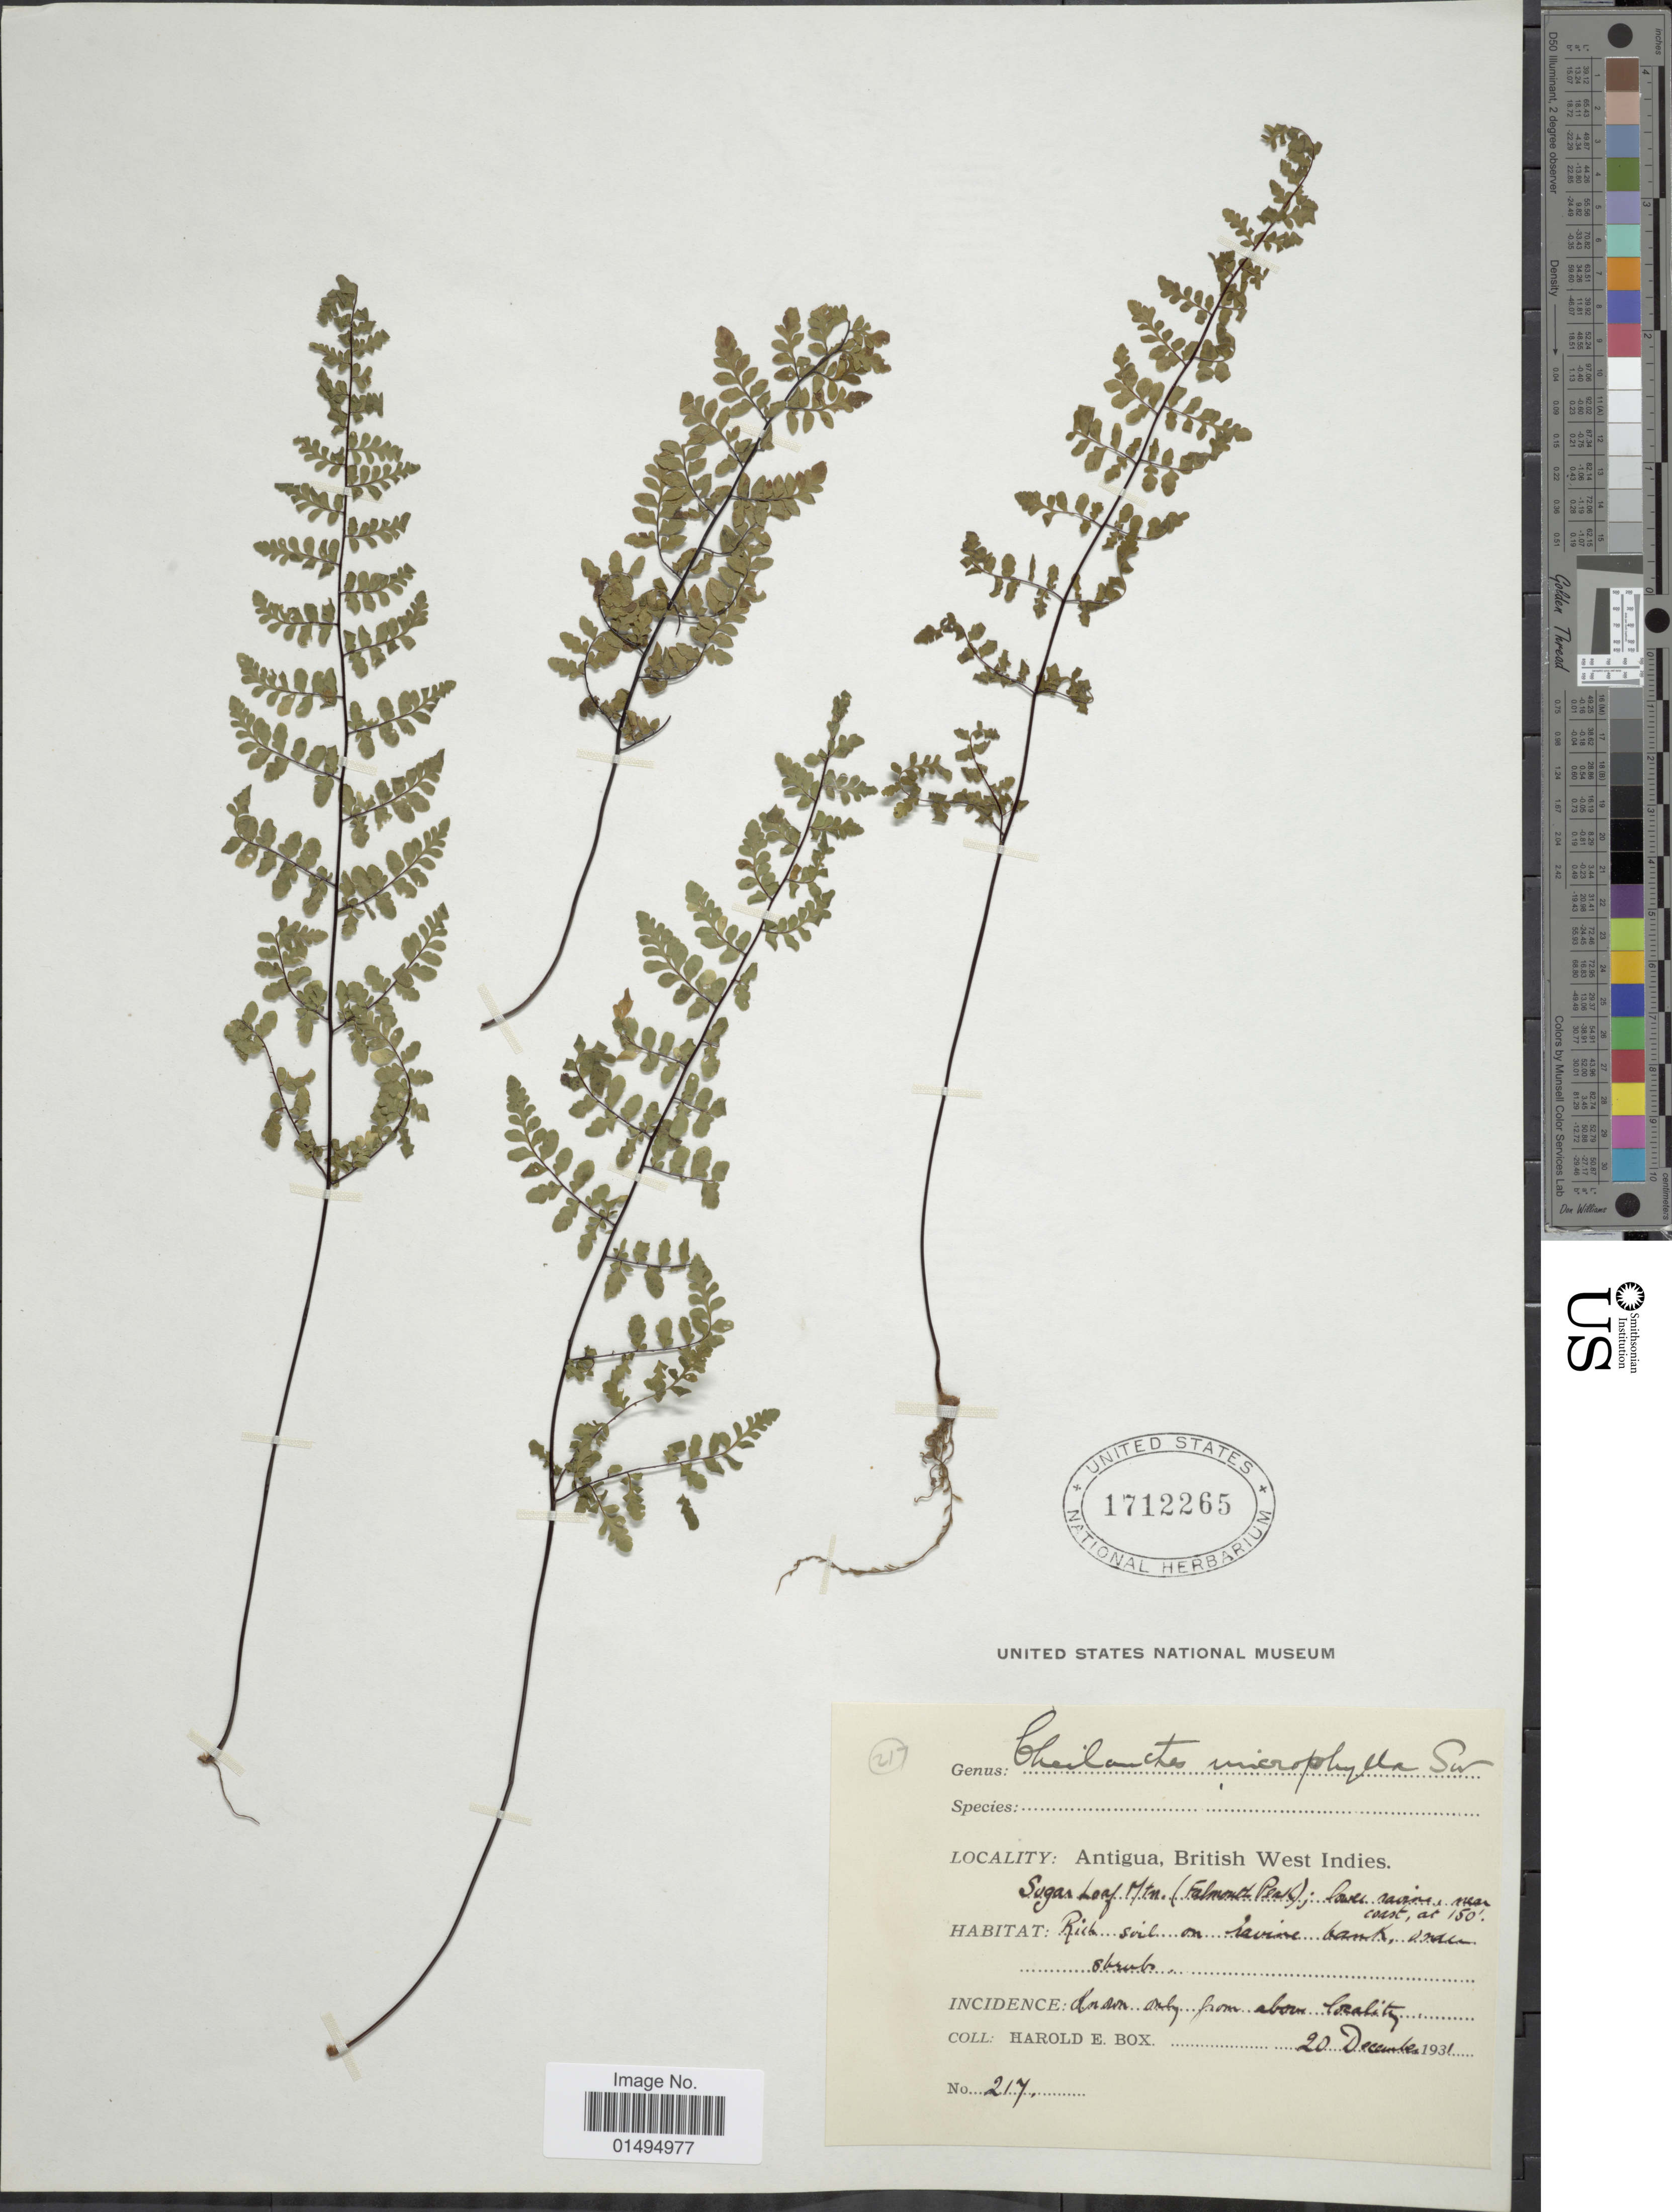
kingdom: Plantae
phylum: Tracheophyta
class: Polypodiopsida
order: Polypodiales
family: Pteridaceae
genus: Myriopteris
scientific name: Myriopteris microphylla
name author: (Sw.) Grusz & Windham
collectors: H. E. Box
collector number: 217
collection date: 1931-12-20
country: Antigua and Barbuda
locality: Antigua, British west Indies, Sugar Loaf Mtn. (Falmond Peak), lower ravine, near coast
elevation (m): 46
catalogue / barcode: US 1712265